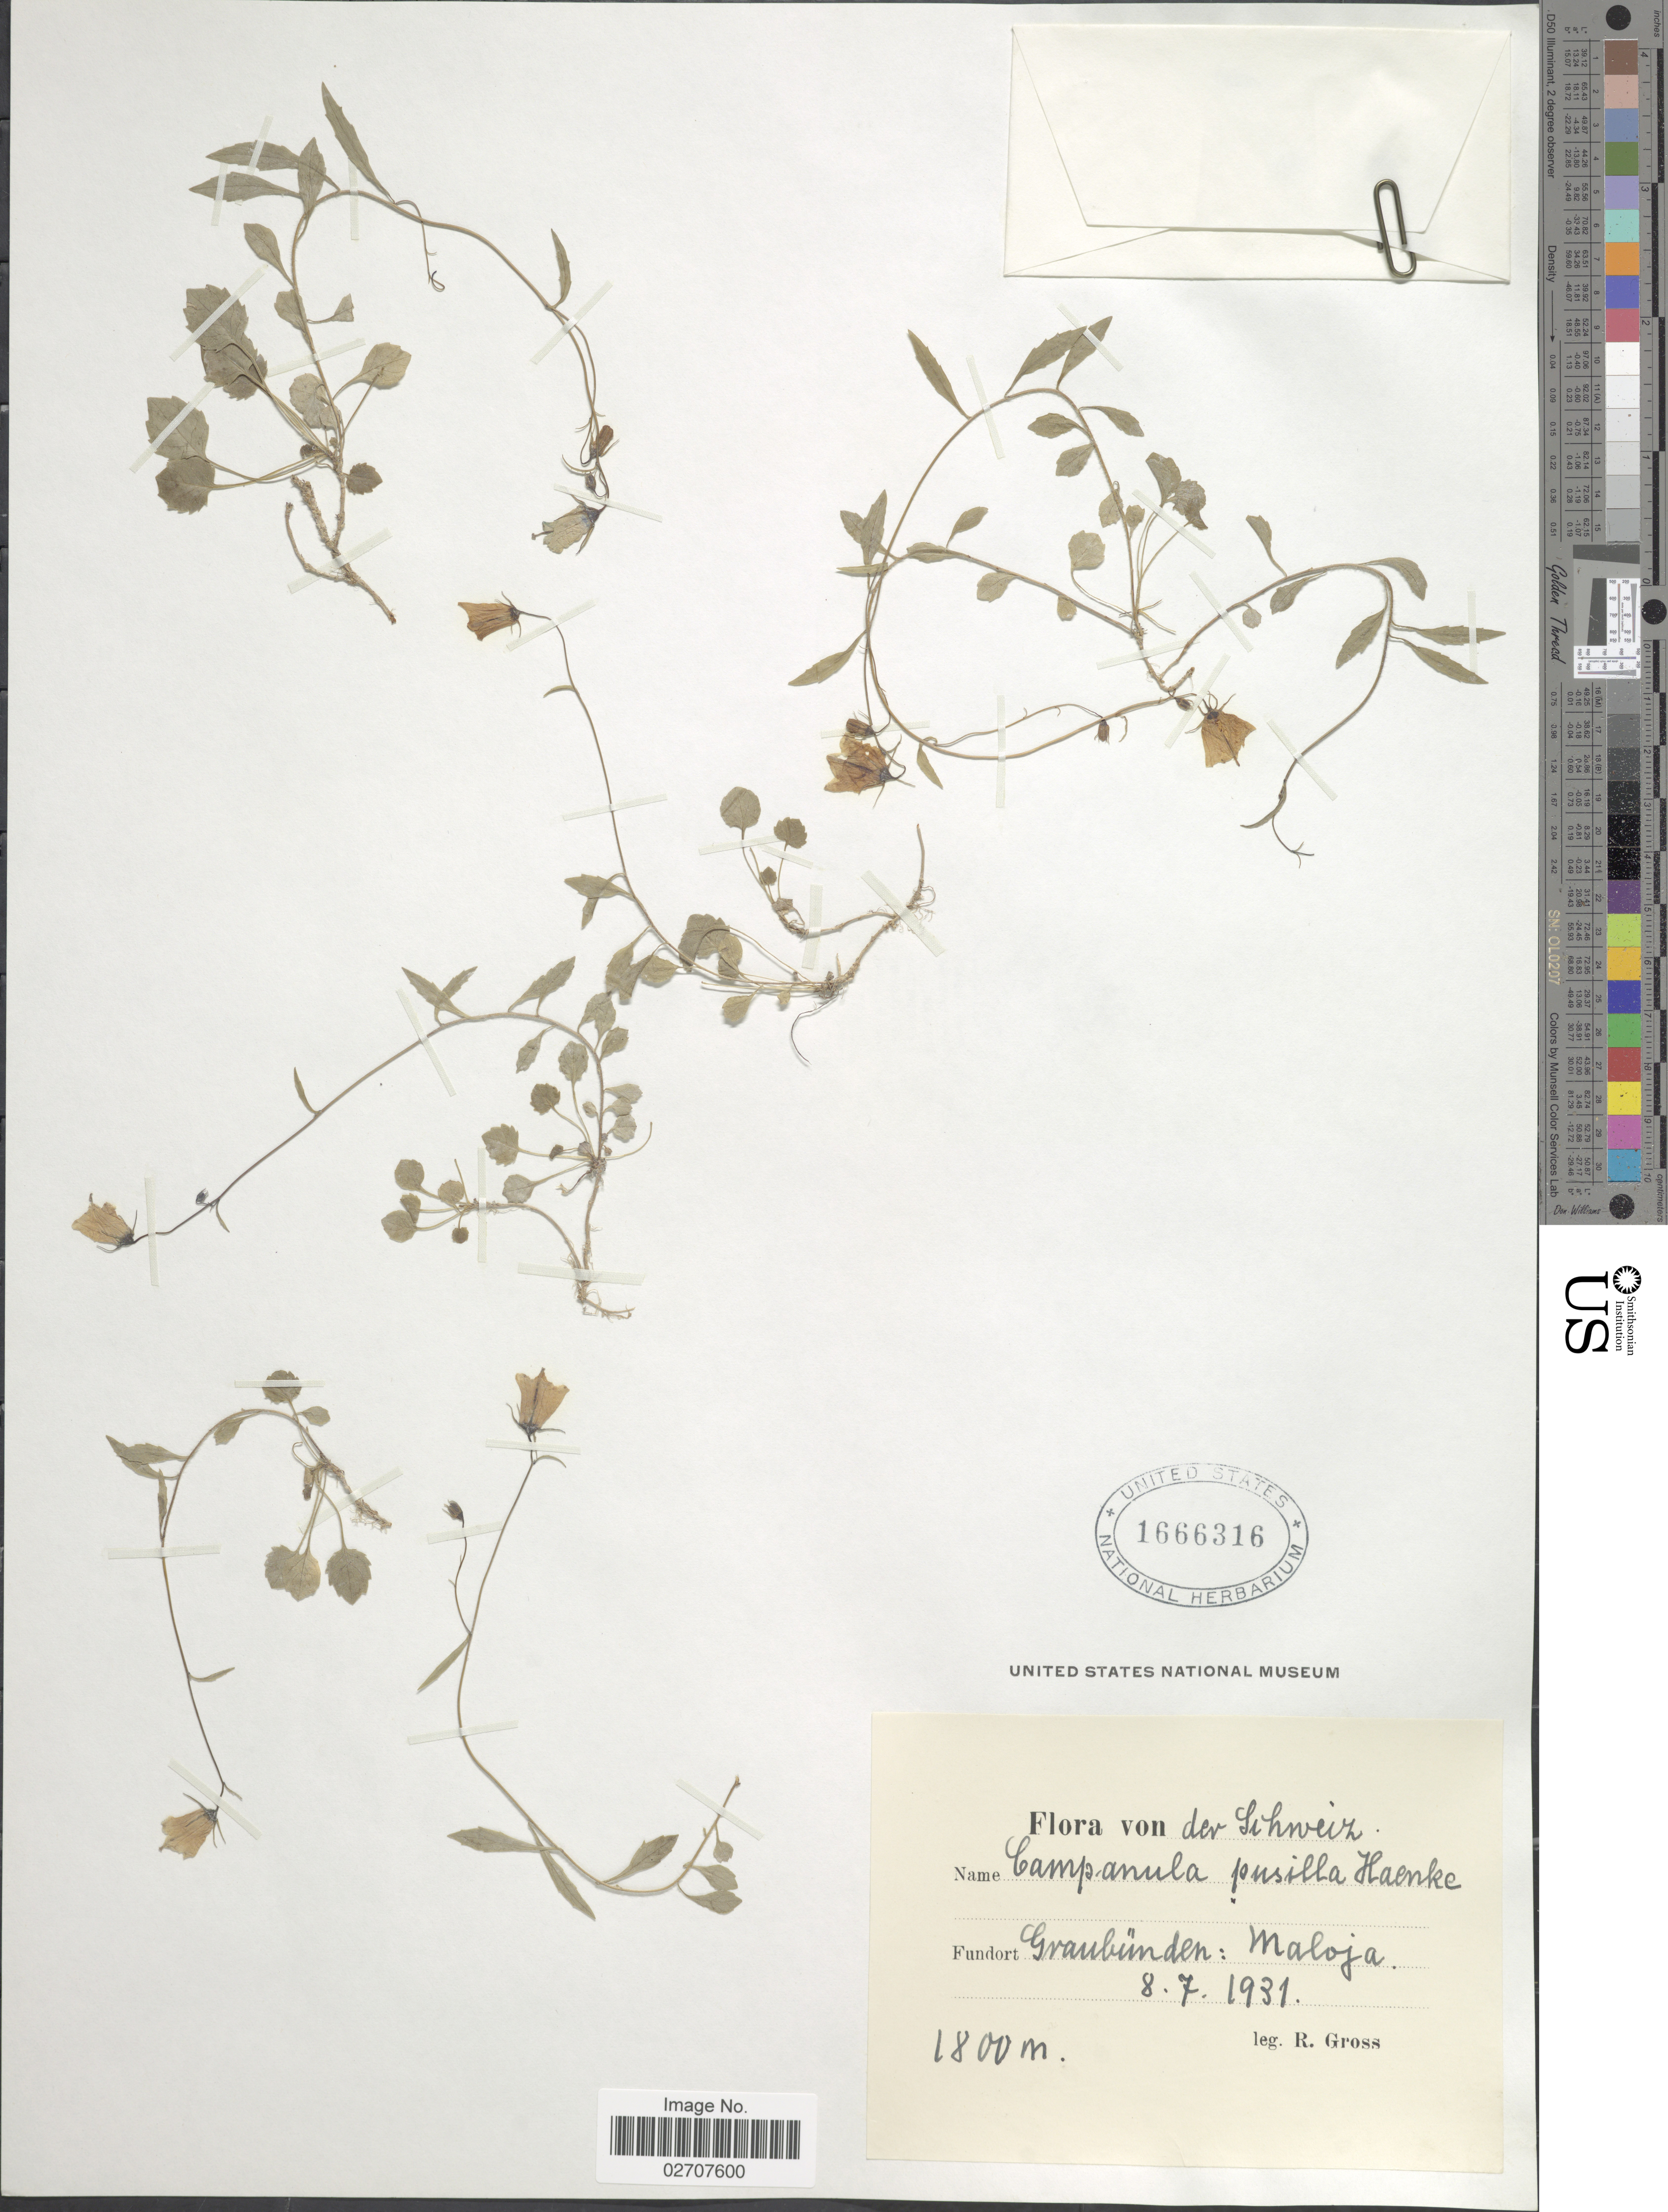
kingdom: Plantae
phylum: Tracheophyta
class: Magnoliopsida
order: Asterales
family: Campanulaceae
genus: Campanula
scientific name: Campanula cochleariifolia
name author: Lam.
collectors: R. Gross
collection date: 1931-07-08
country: Switzerland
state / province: Graubunden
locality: Schweiz. Graubunden: Maloja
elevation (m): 1800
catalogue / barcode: US 1666316